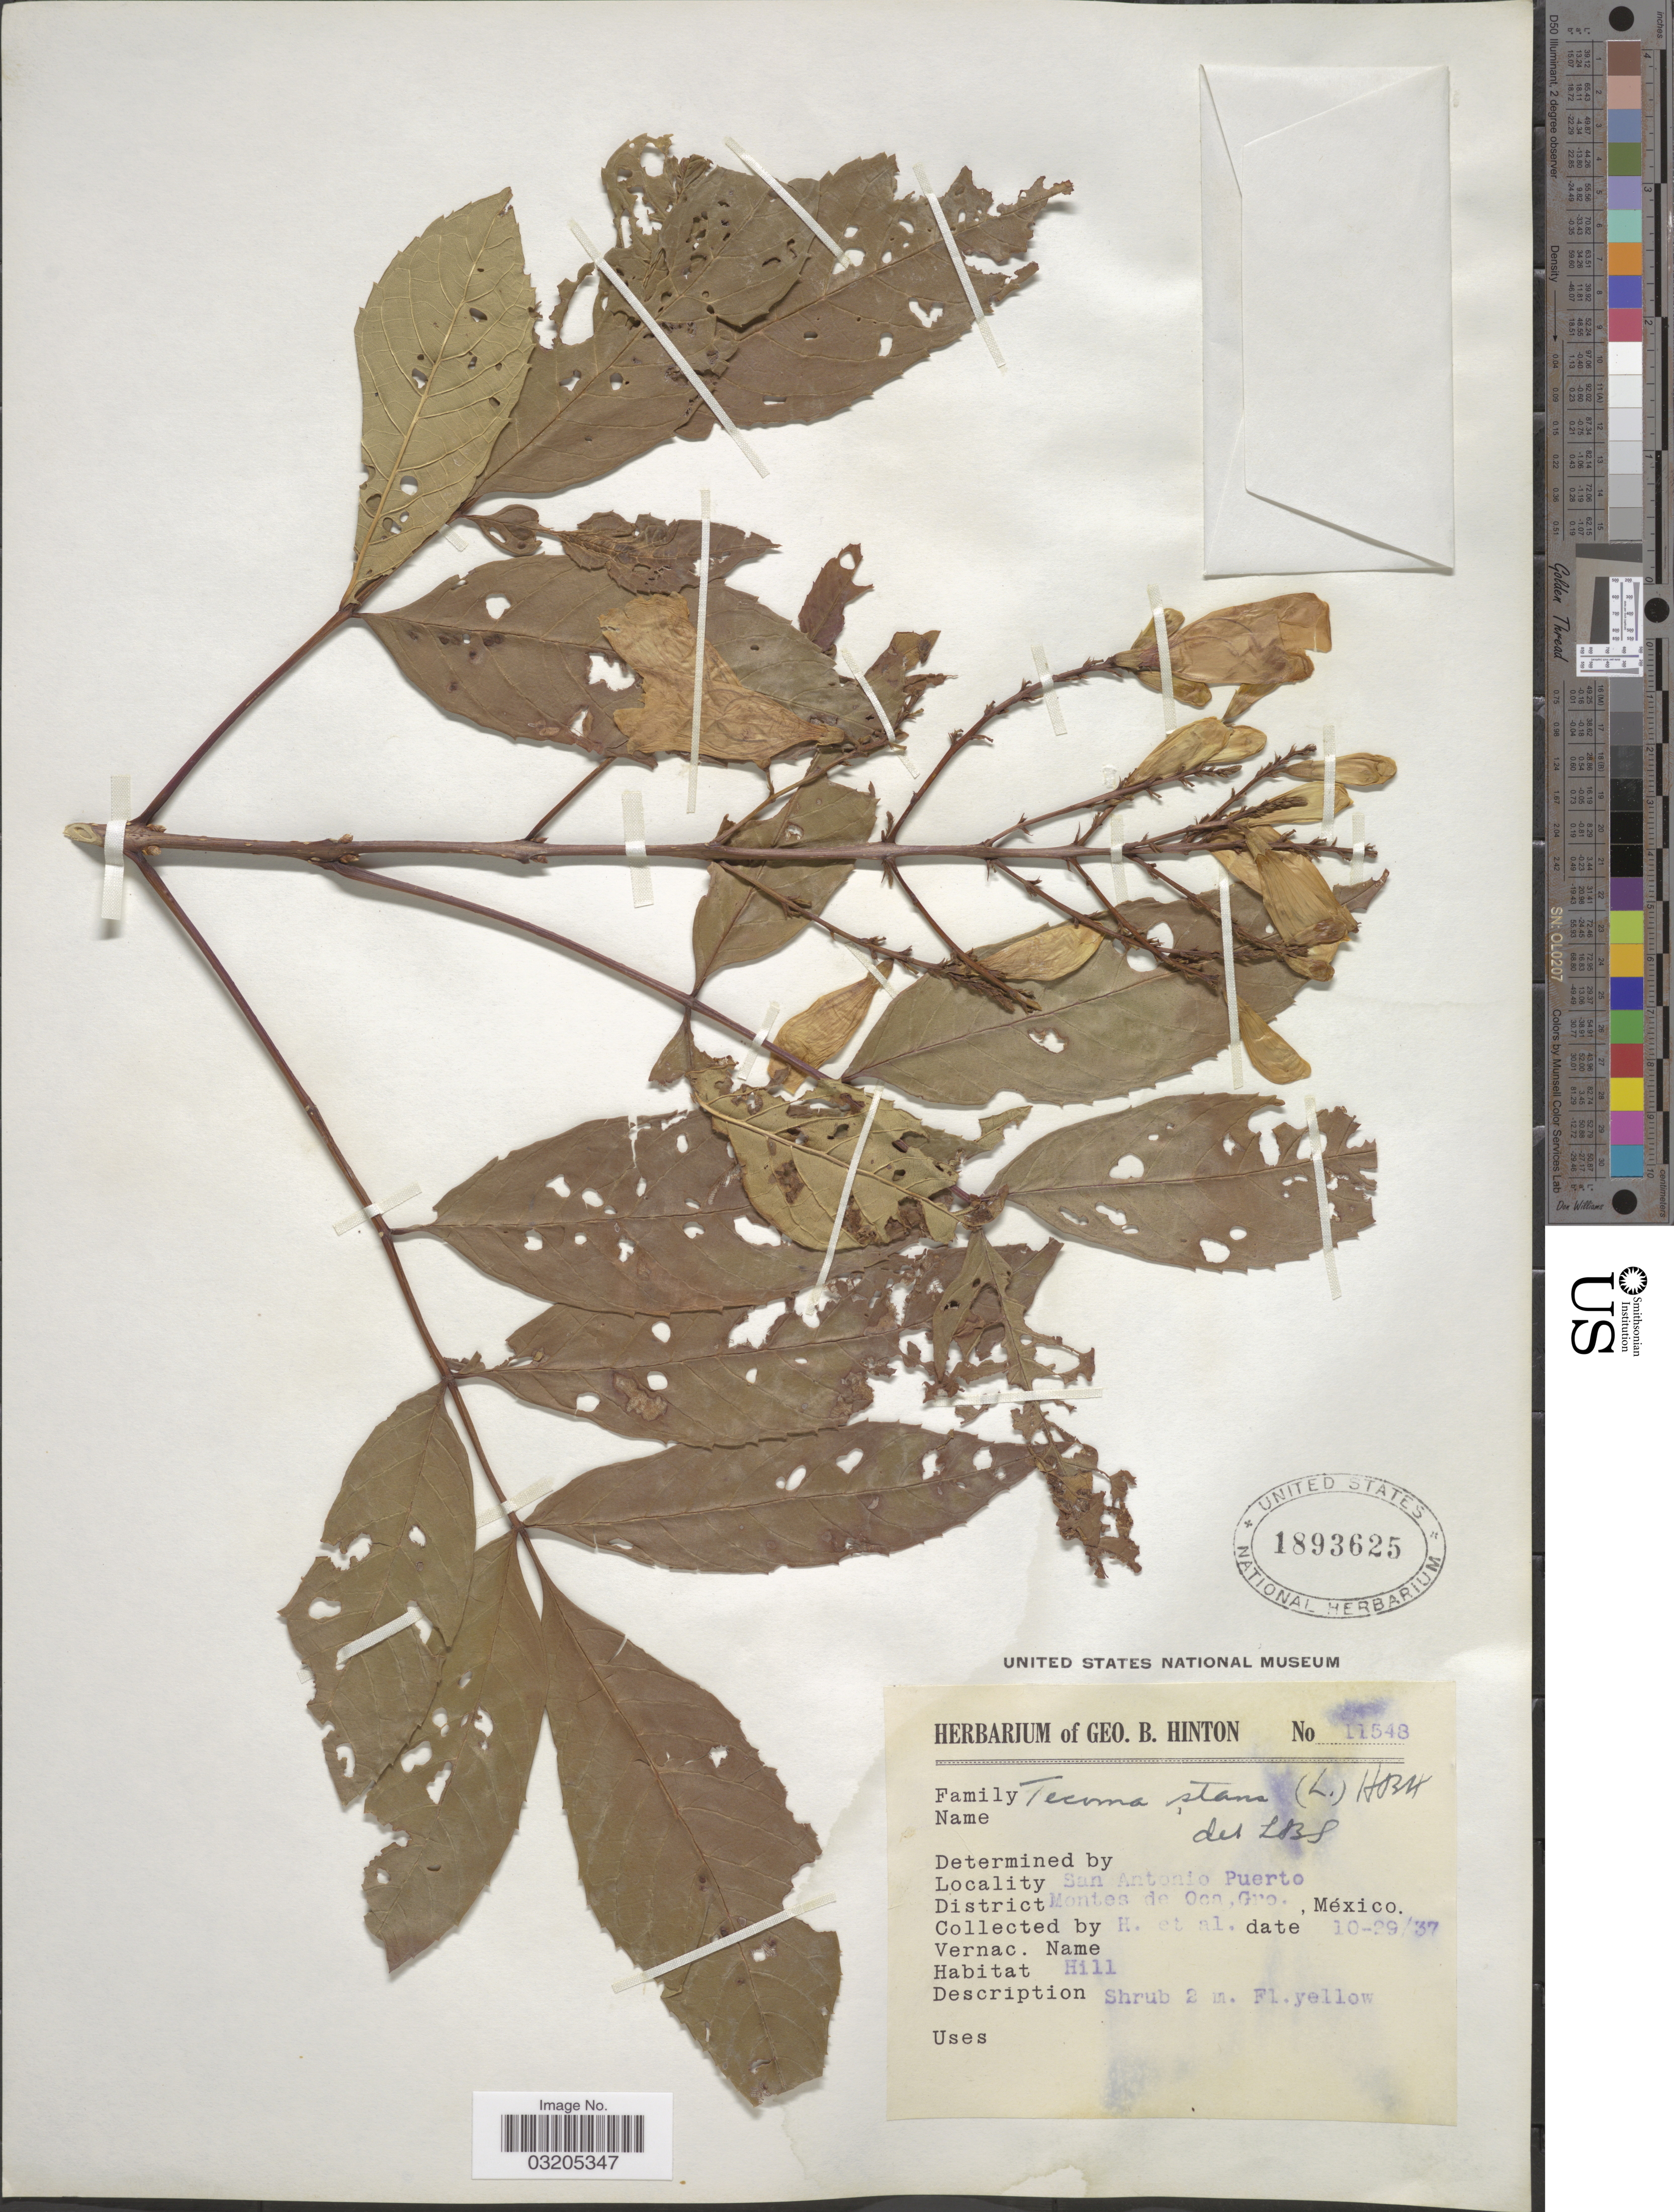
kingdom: Plantae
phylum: Tracheophyta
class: Magnoliopsida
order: Lamiales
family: Bignoniaceae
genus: Tecoma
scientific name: Tecoma stans var. stans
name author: (L.) Juss. ex Kunth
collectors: G. B. Hinton & et al.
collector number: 11548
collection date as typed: Transcribed d/m/y: 29/10/37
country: Mexico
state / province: Guerrero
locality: San Antonio Puerto, District Montes de Oca.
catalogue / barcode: US 1893625